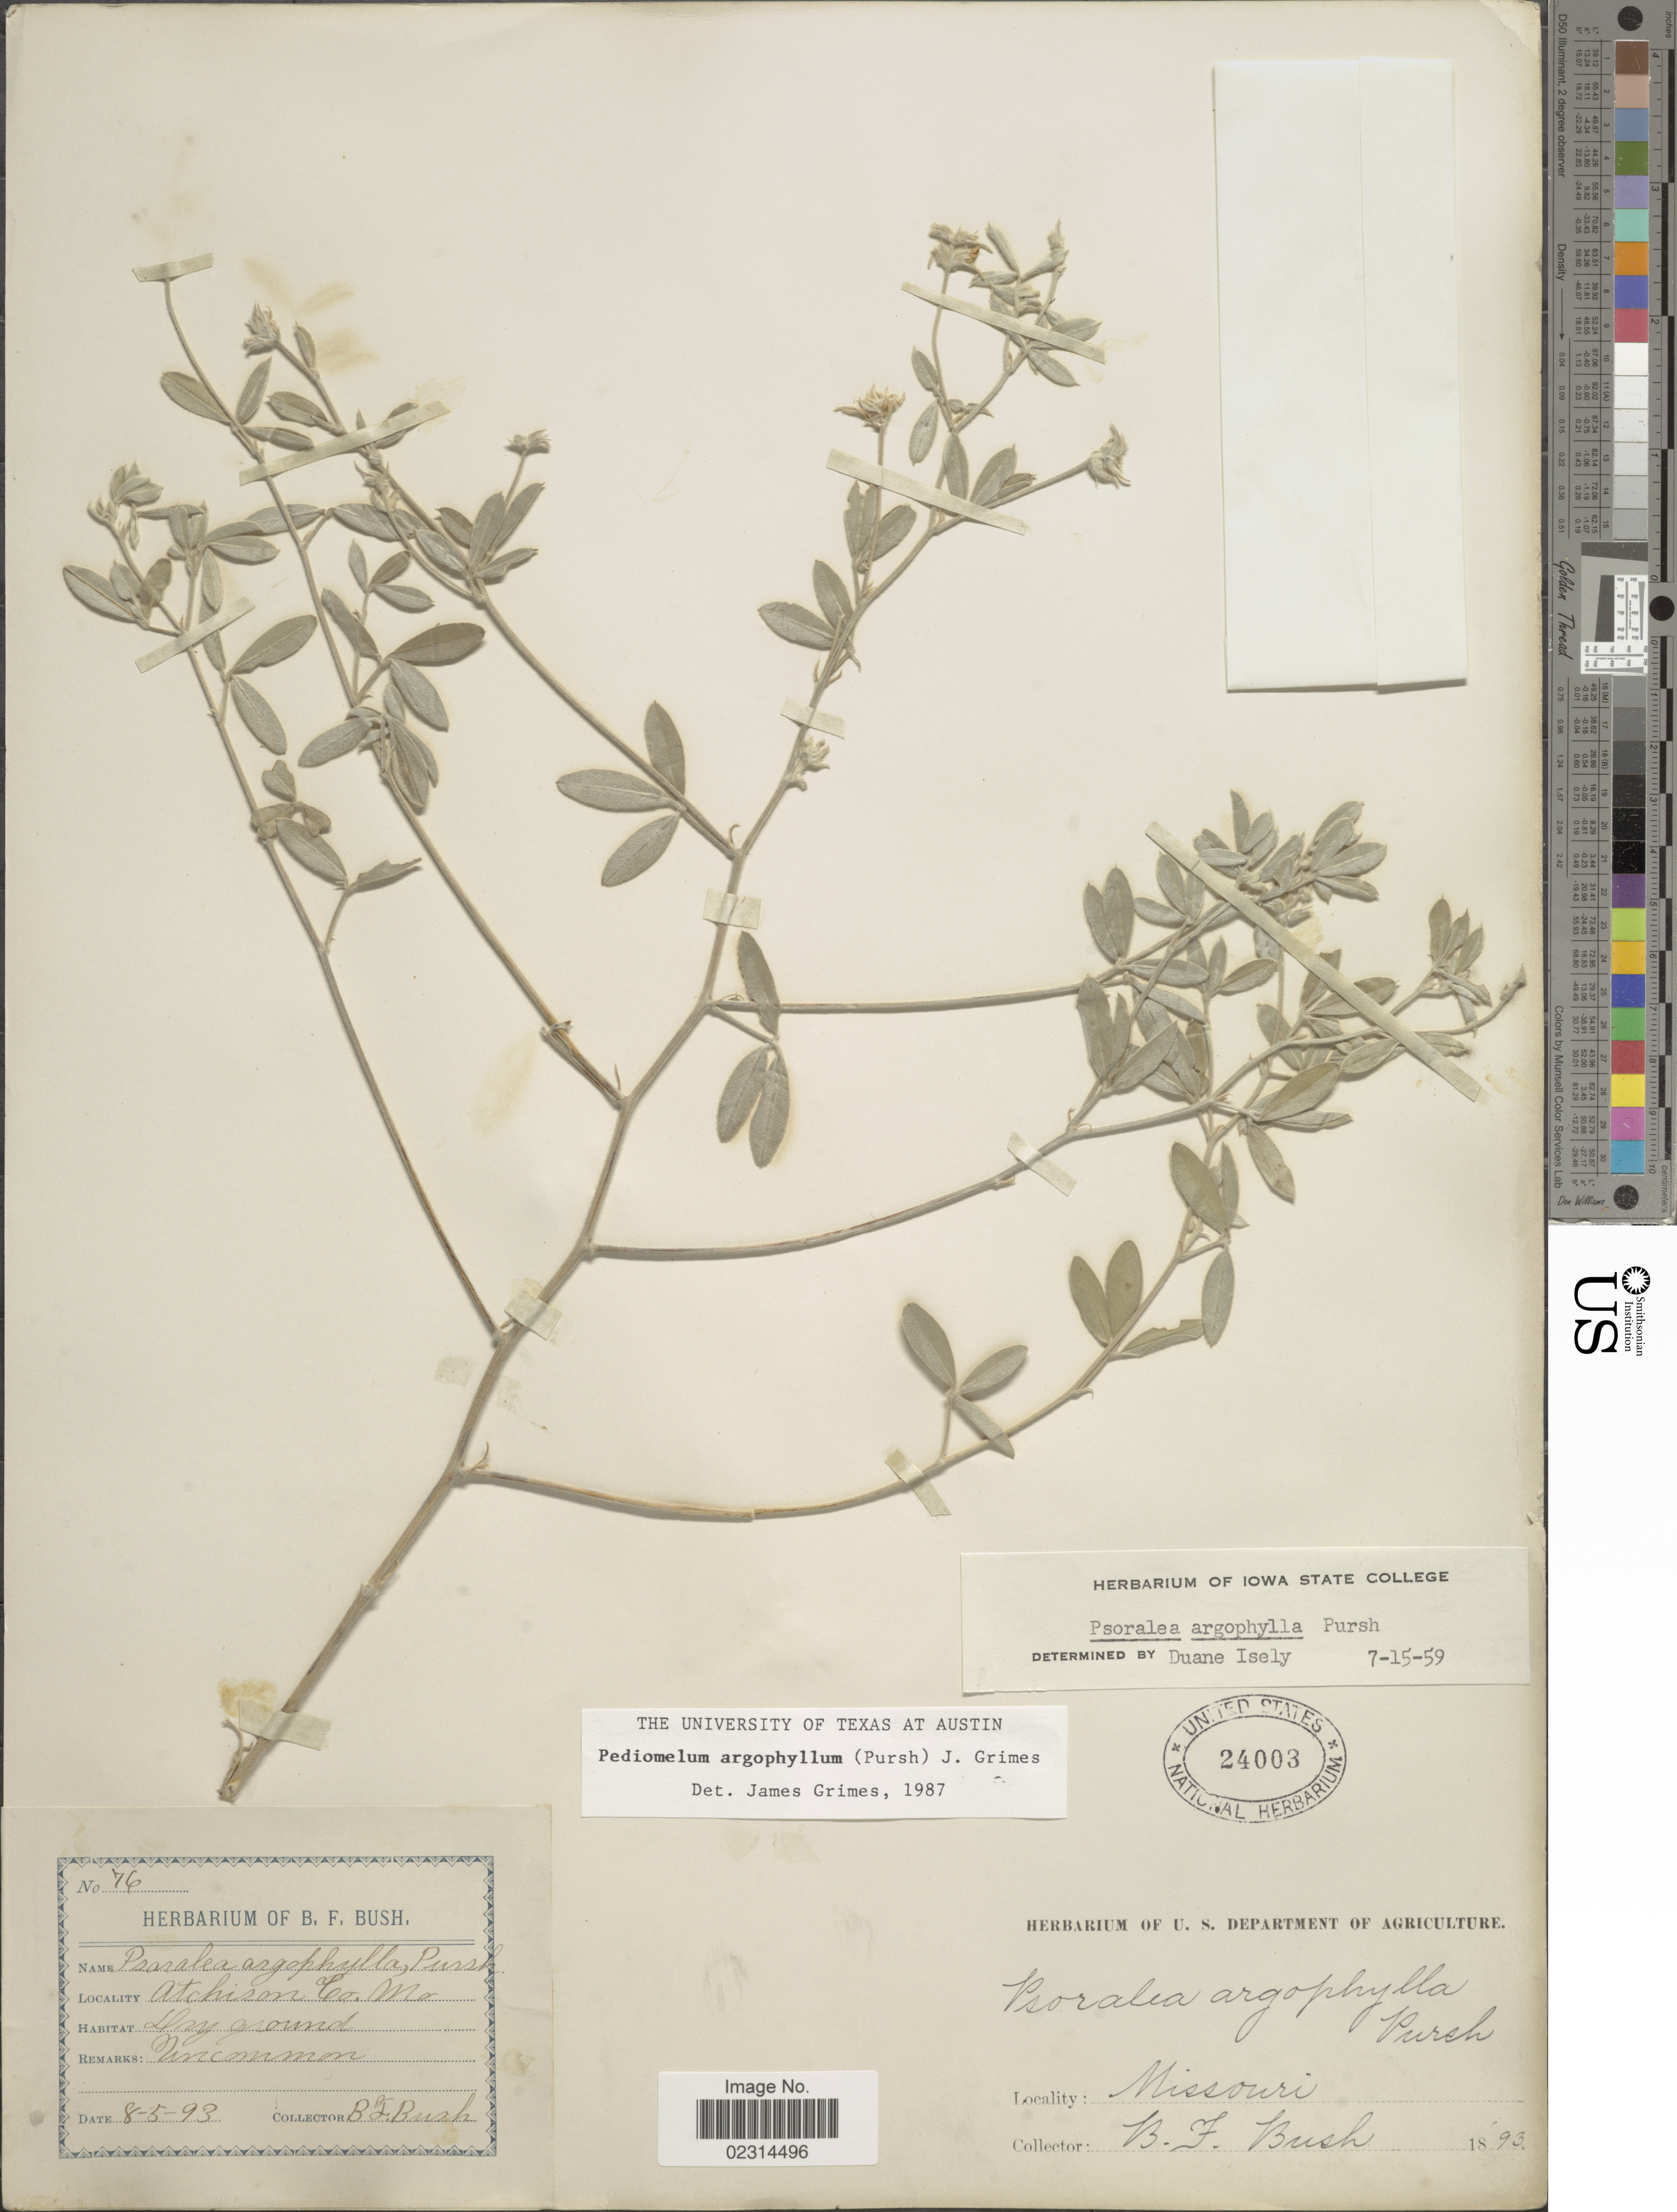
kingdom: Plantae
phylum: Tracheophyta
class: Magnoliopsida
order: Fabales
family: Fabaceae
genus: Pediomelum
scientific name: Pediomelum argophyllum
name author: (Pursh) J.W. Grimes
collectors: B. F. Bush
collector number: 76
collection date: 1893-08-05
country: United States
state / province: Missouri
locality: Atchison Co.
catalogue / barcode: US 24003